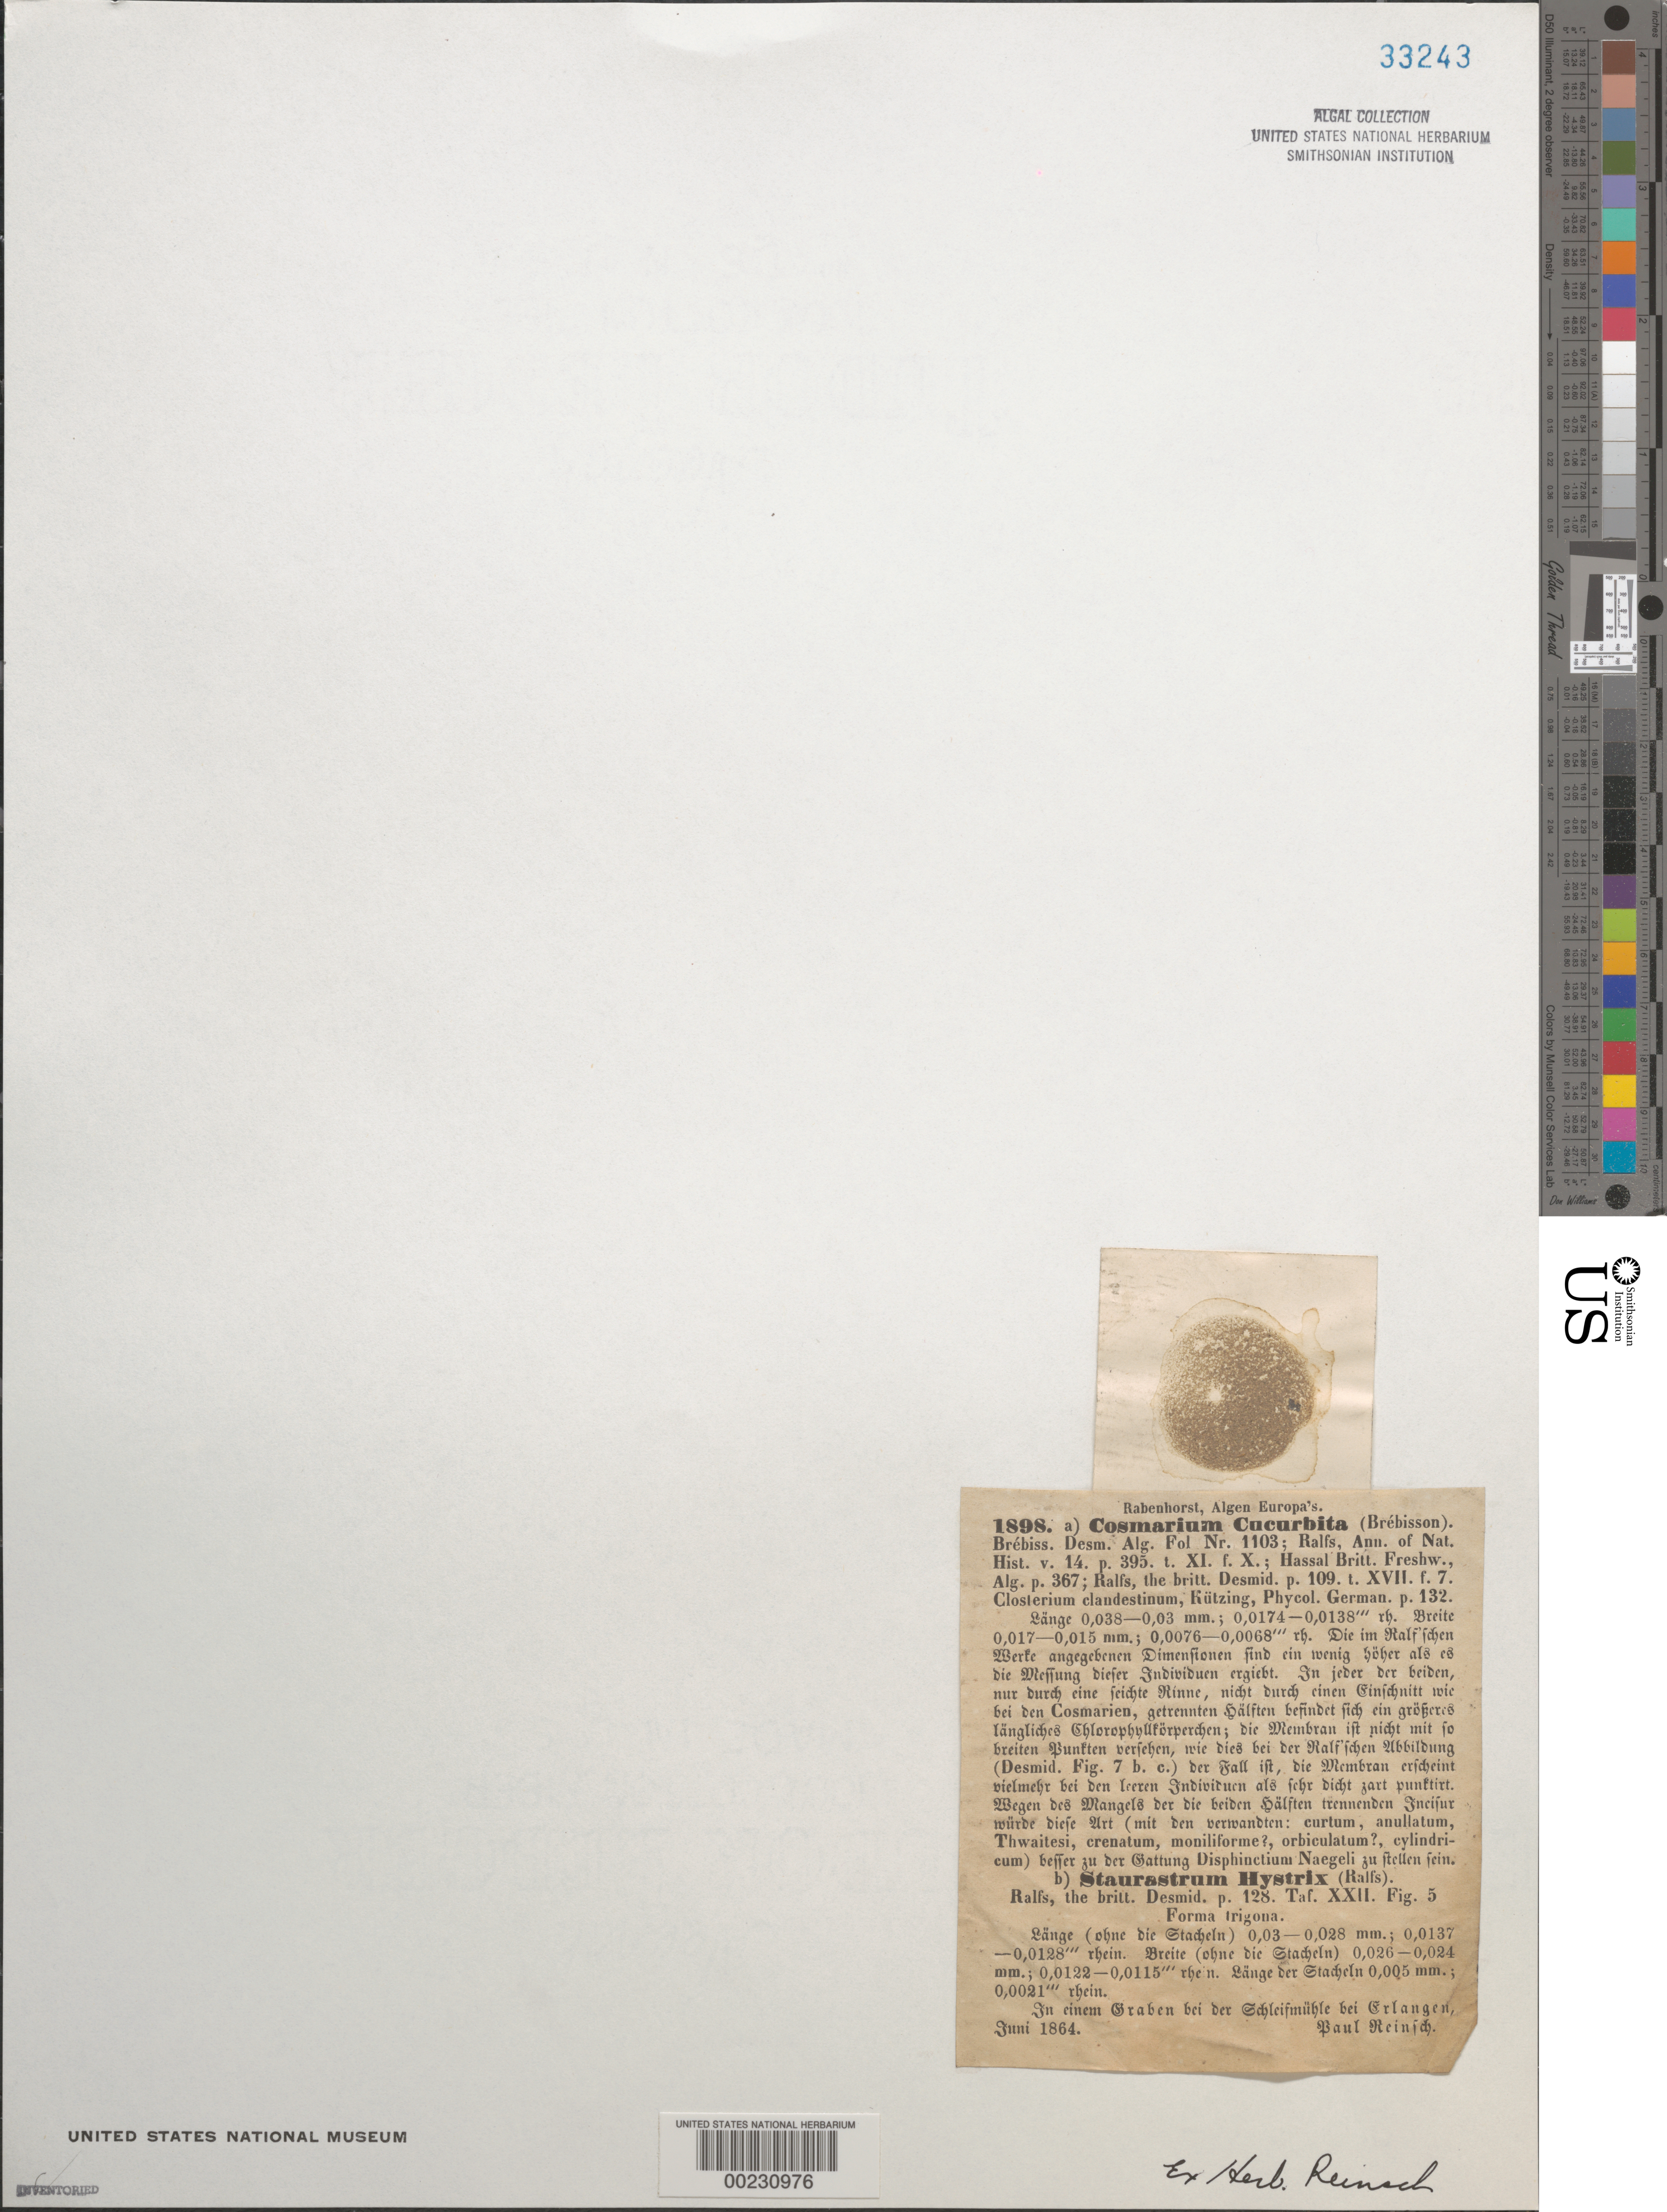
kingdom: Plantae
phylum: Charophyta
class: Zygnematophyceae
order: Zygnematales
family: Desmidiaceae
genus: Actinotaenium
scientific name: Actinotaenium cucurbita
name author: Teiling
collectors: P. F. Reinsch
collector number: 1898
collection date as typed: Jun 1864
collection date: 1864-06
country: Germany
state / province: Bayern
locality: Erlangen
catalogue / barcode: US 33243